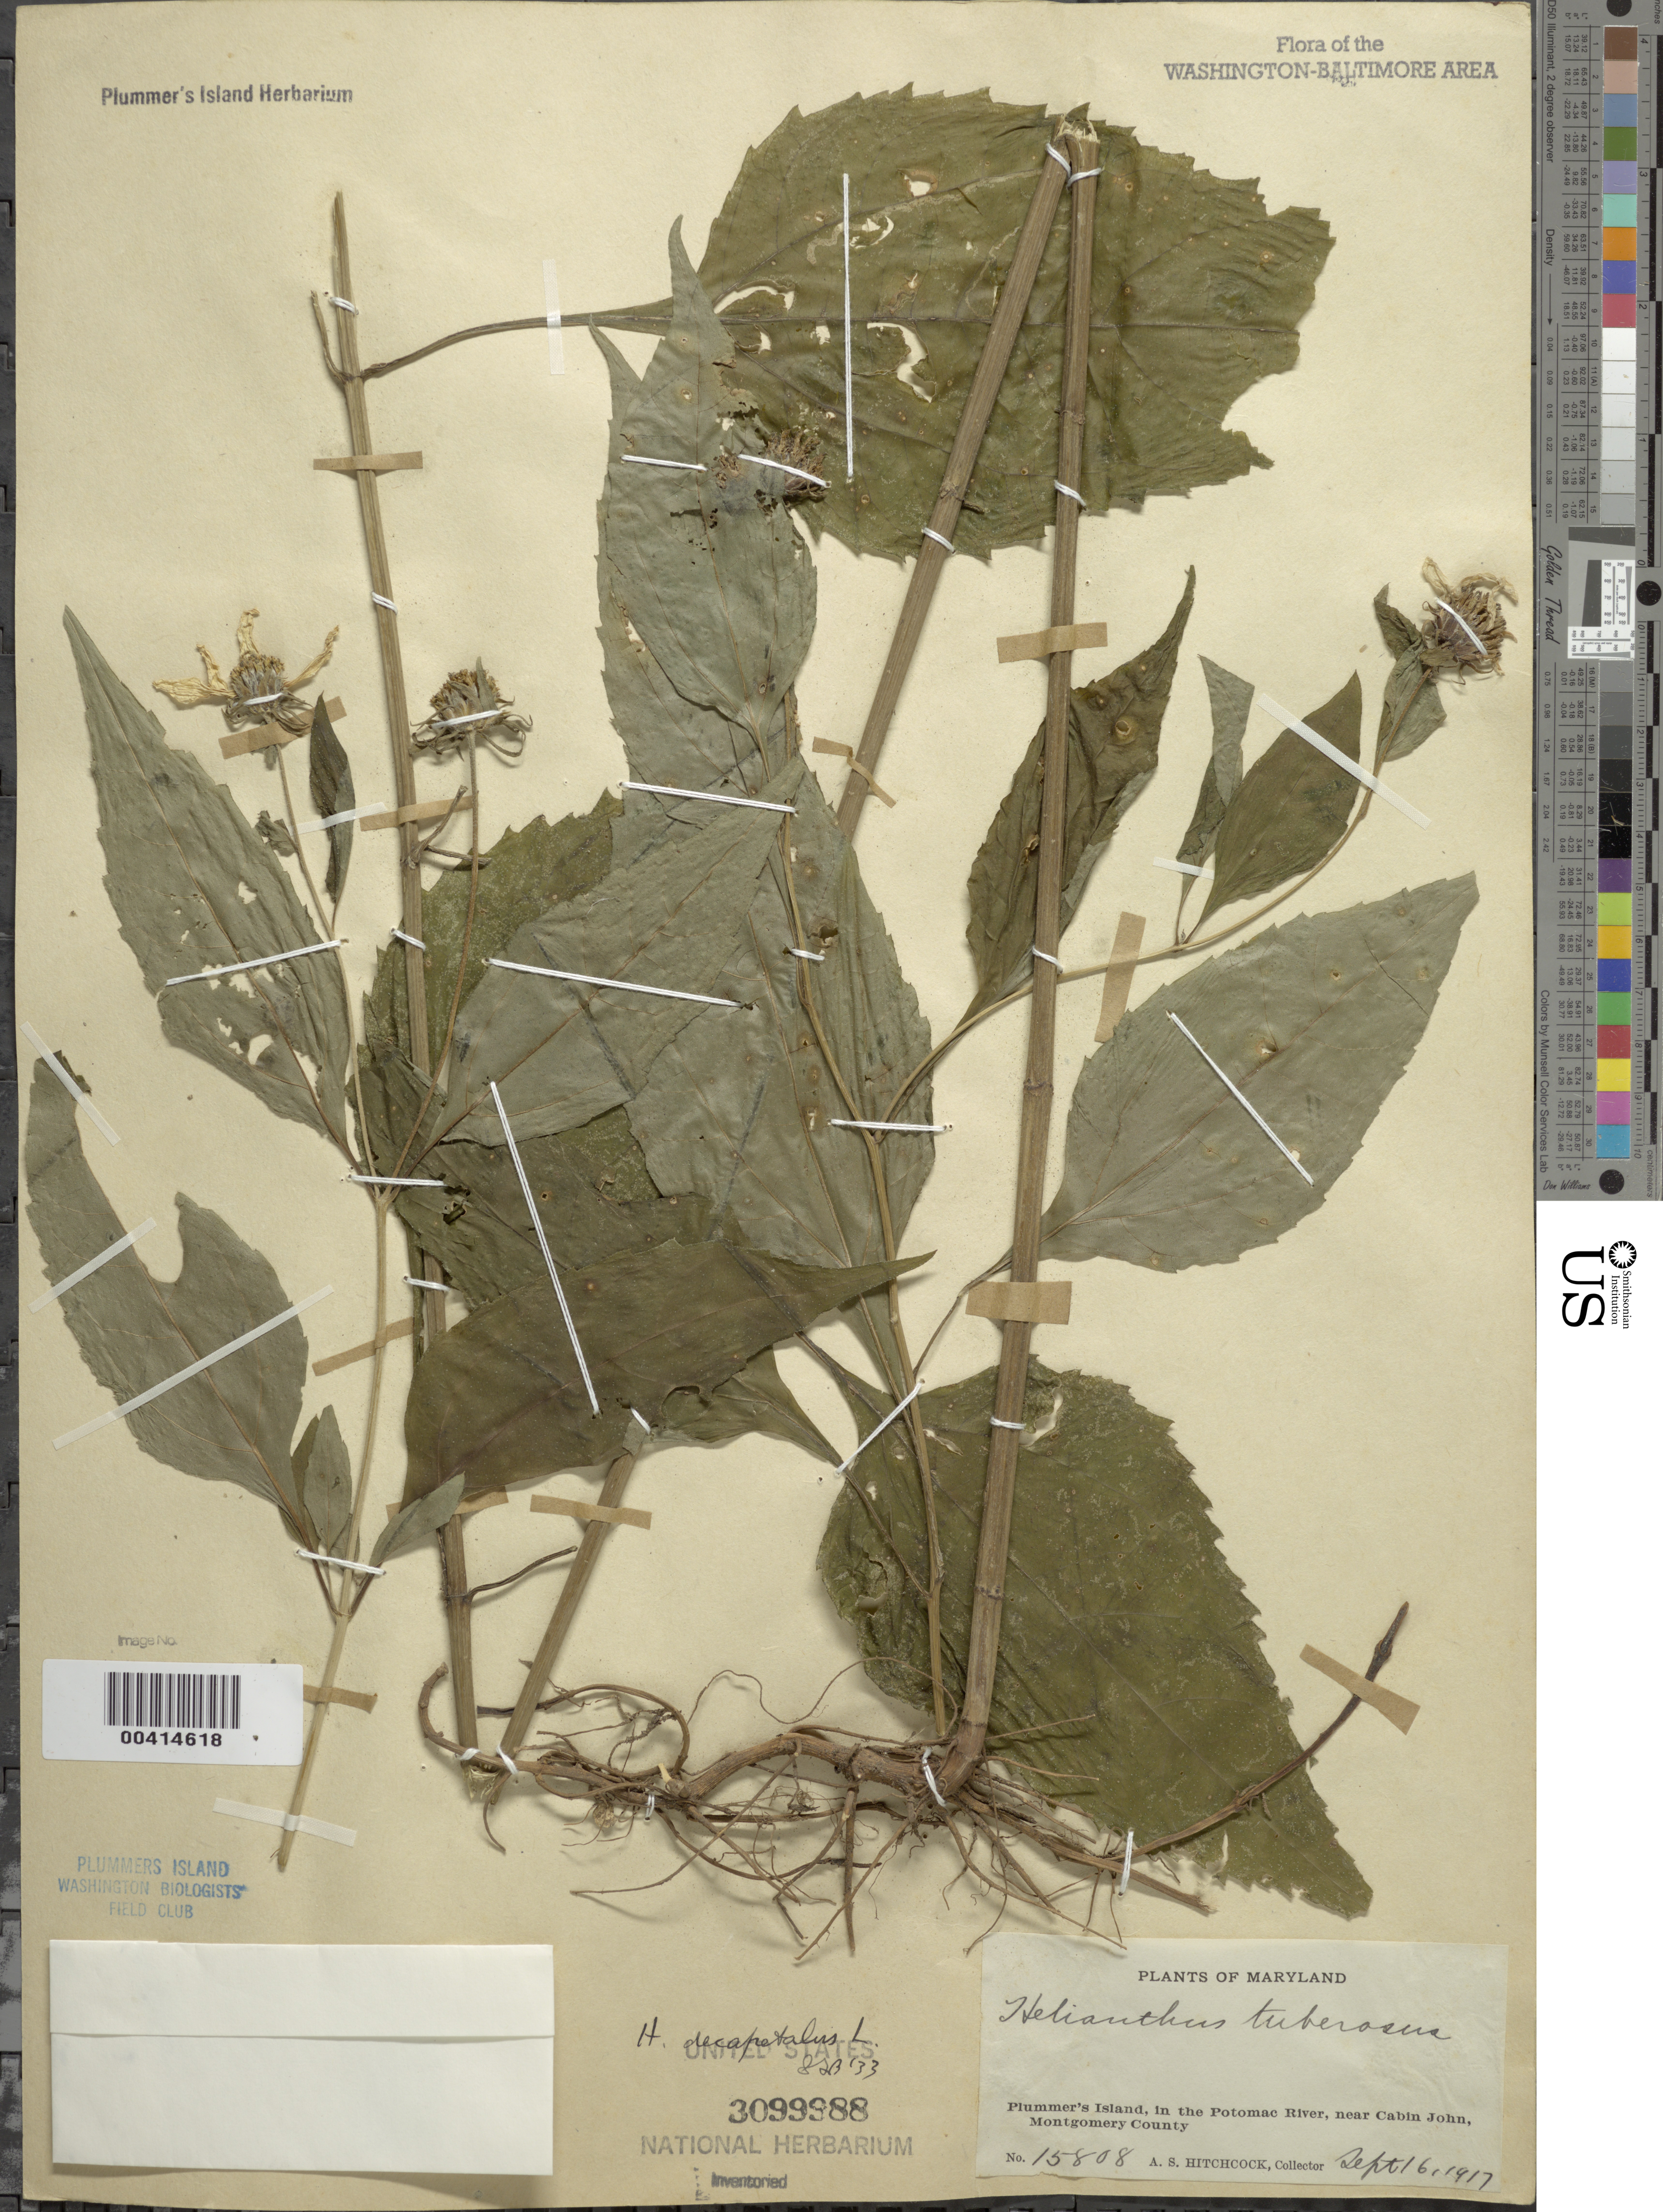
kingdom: Plantae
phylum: Tracheophyta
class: Magnoliopsida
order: Asterales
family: Asteraceae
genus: Helianthus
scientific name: Helianthus decapetalus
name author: L.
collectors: A. S. Hitchcock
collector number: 15808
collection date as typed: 16 Sep 1917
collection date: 1917-09-16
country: United States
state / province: Maryland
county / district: Montgomery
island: Plummers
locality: Plummer's Island C. & O. Canal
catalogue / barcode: US 3099988